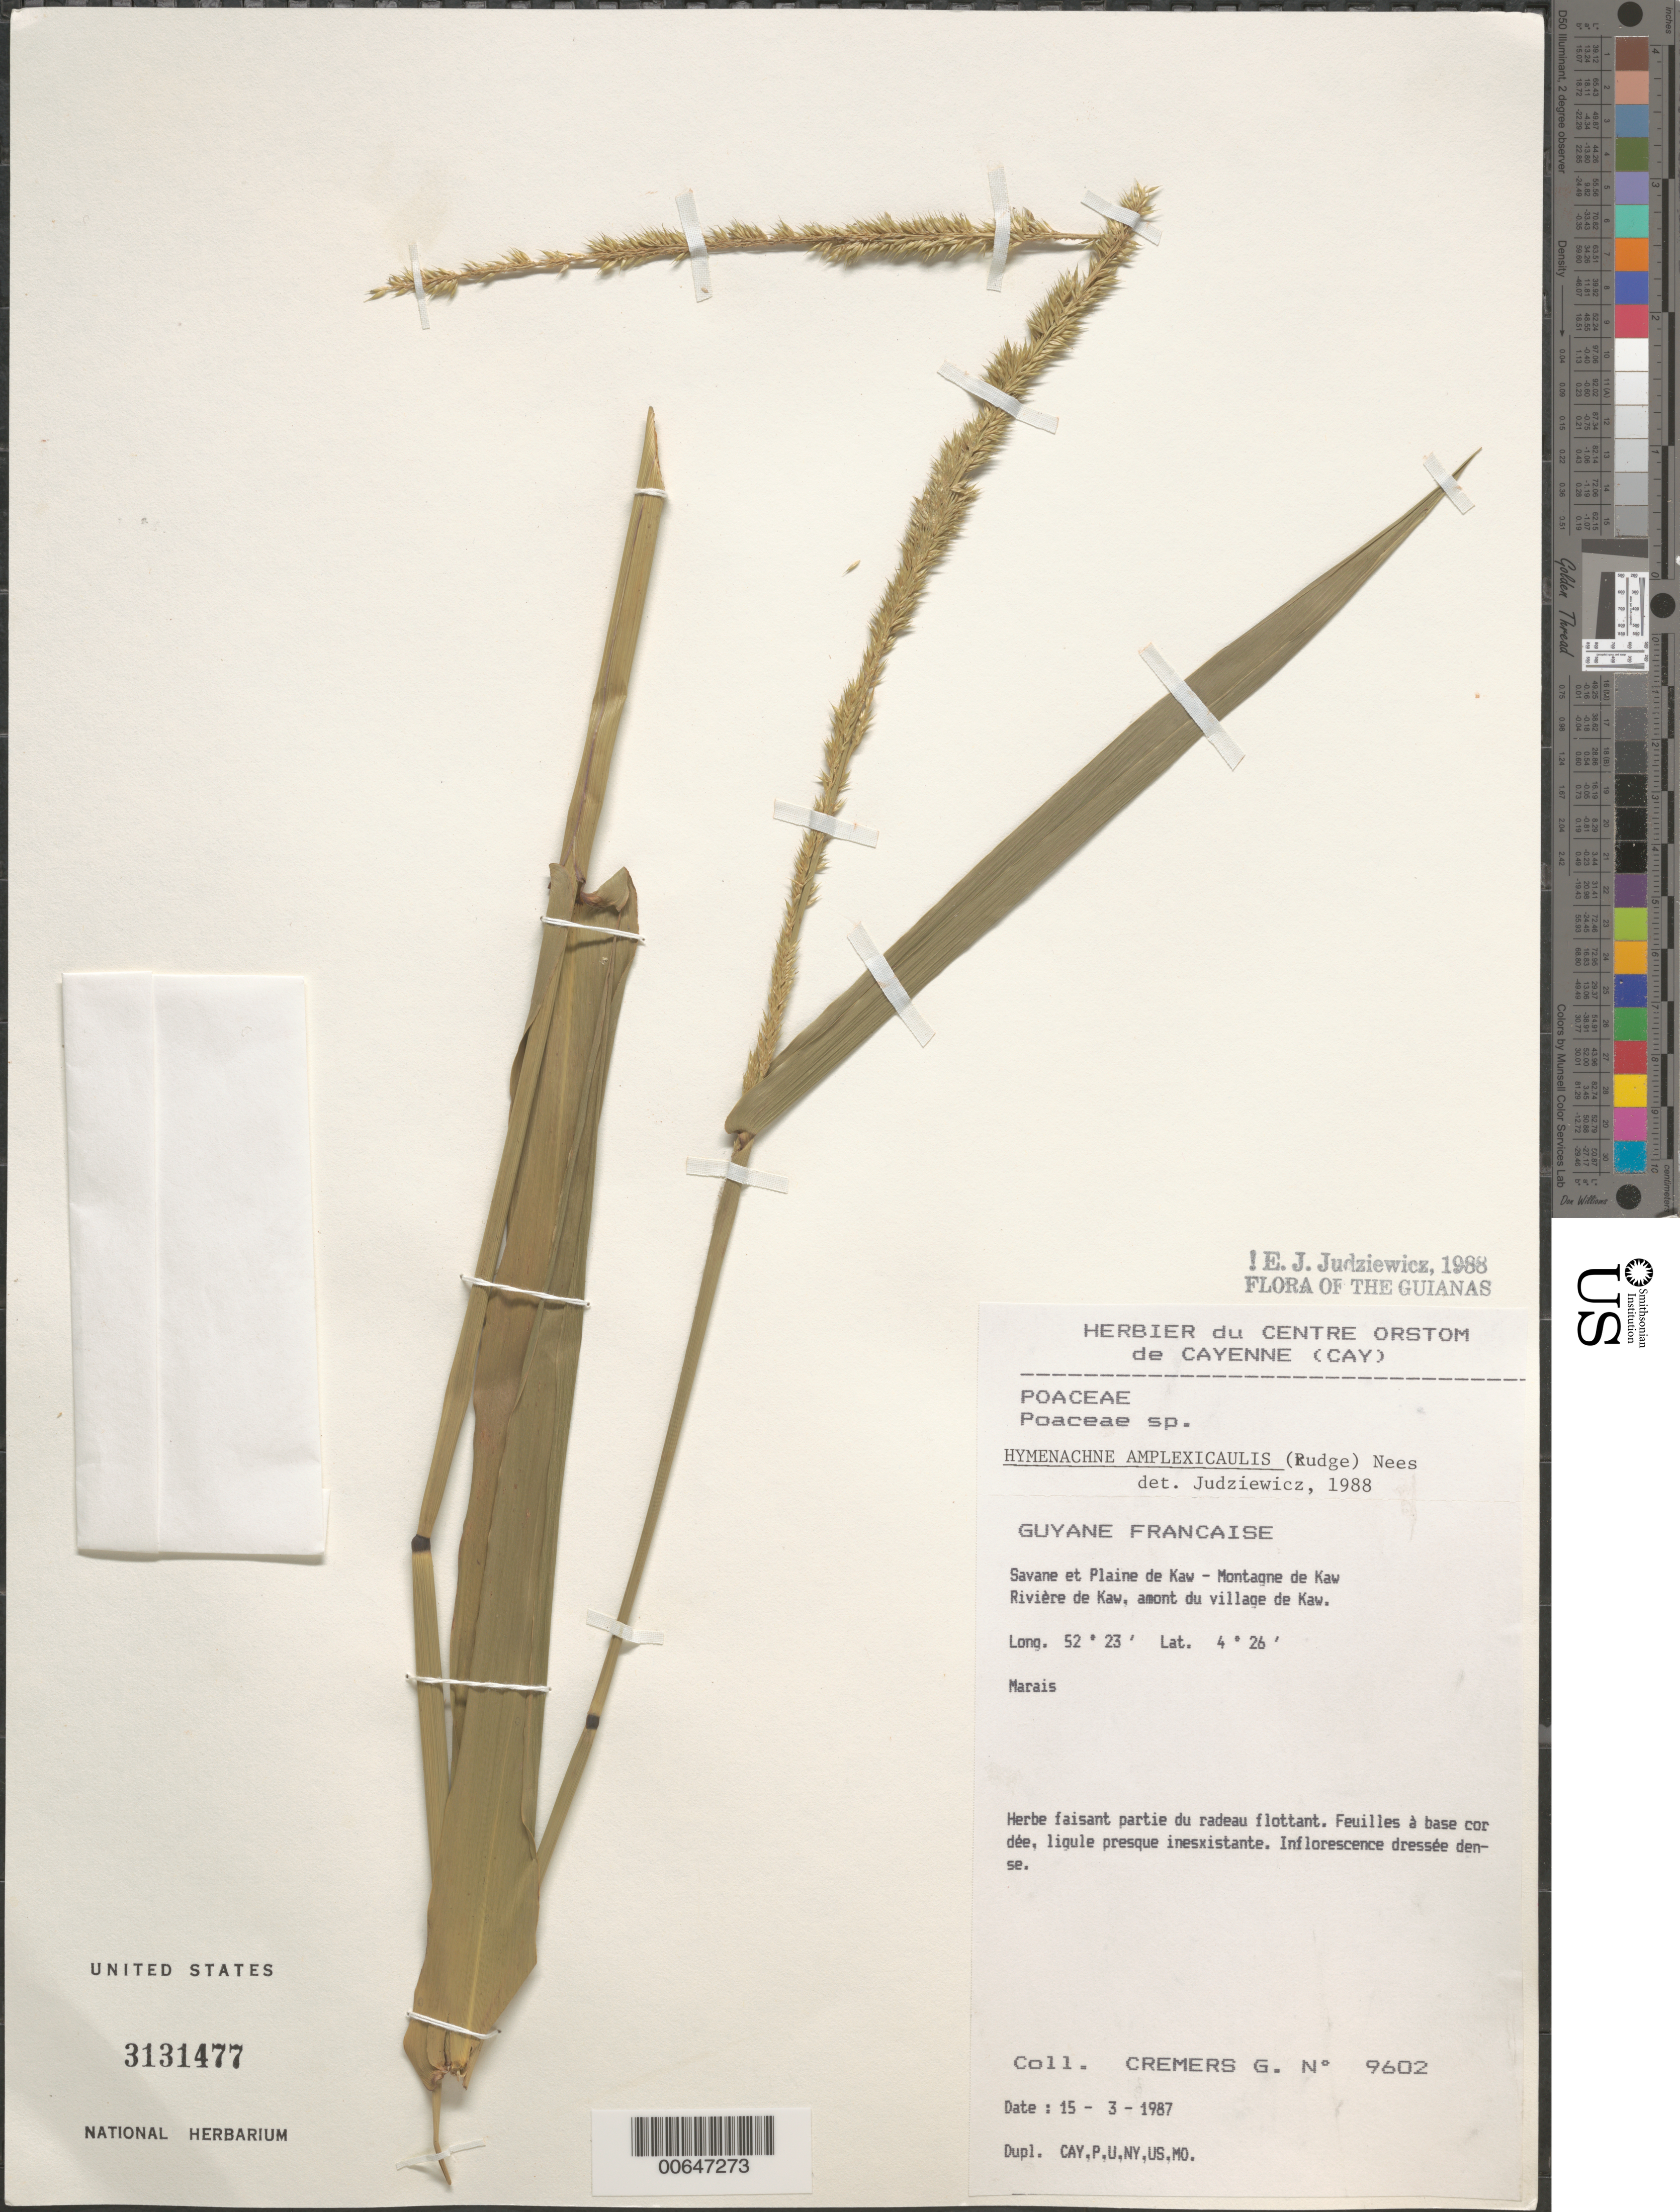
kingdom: Plantae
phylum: Tracheophyta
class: Liliopsida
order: Poales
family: Poaceae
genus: Hymenachne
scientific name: Hymenachne amplexicaulis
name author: (Rudge) Nees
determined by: Judziewicz, E. J.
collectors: G. Cremers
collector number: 9602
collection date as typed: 15-Mar-87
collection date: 1987-03-15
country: French Guiana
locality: Montagne de Kaw, Rivière de Kaw. amont du village de Kaw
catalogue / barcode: US 3131477